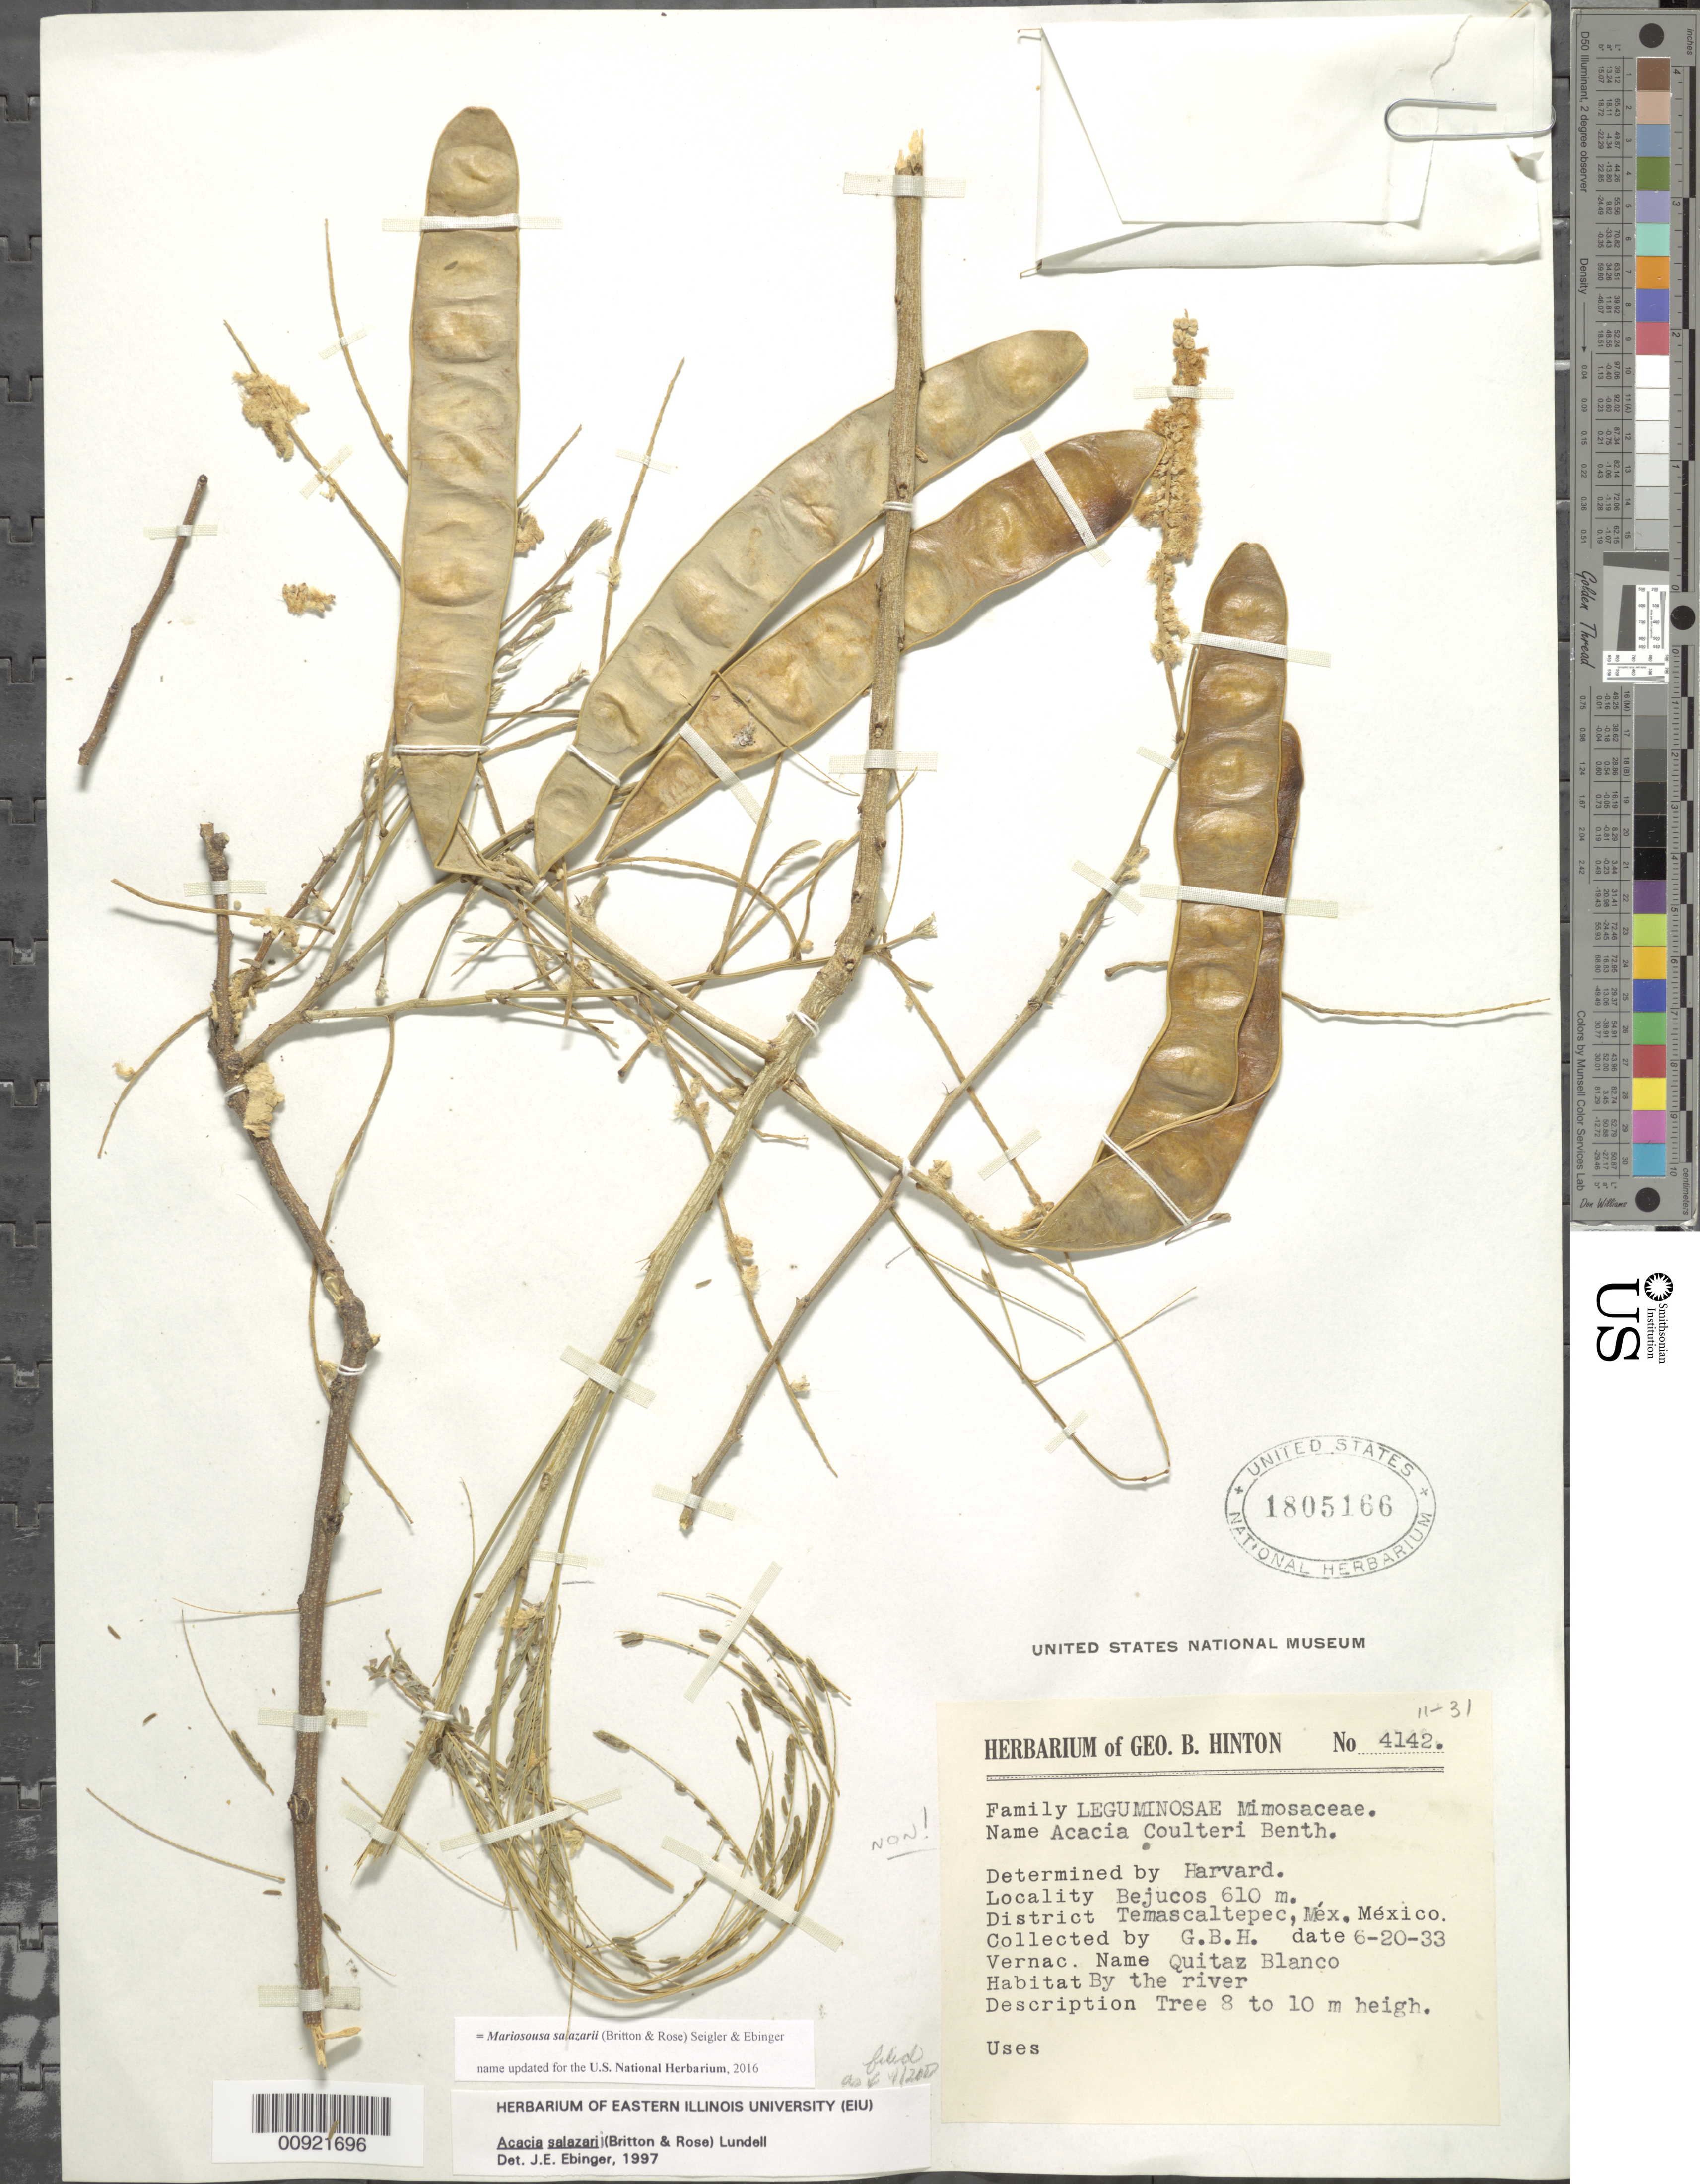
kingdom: Plantae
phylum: Tracheophyta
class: Magnoliopsida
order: Fabales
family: Fabaceae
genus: Mariosousa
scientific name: Mariosousa salazarii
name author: (Britton & Rose) Seigler & Ebinger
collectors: G. B. Hinton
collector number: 4142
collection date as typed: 20 Jun 1933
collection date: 1933-06-20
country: Mexico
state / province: México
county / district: Temascaltepec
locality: Bejucos, District Temascaltepec, State of Mexico.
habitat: By the river.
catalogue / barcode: US 1805166